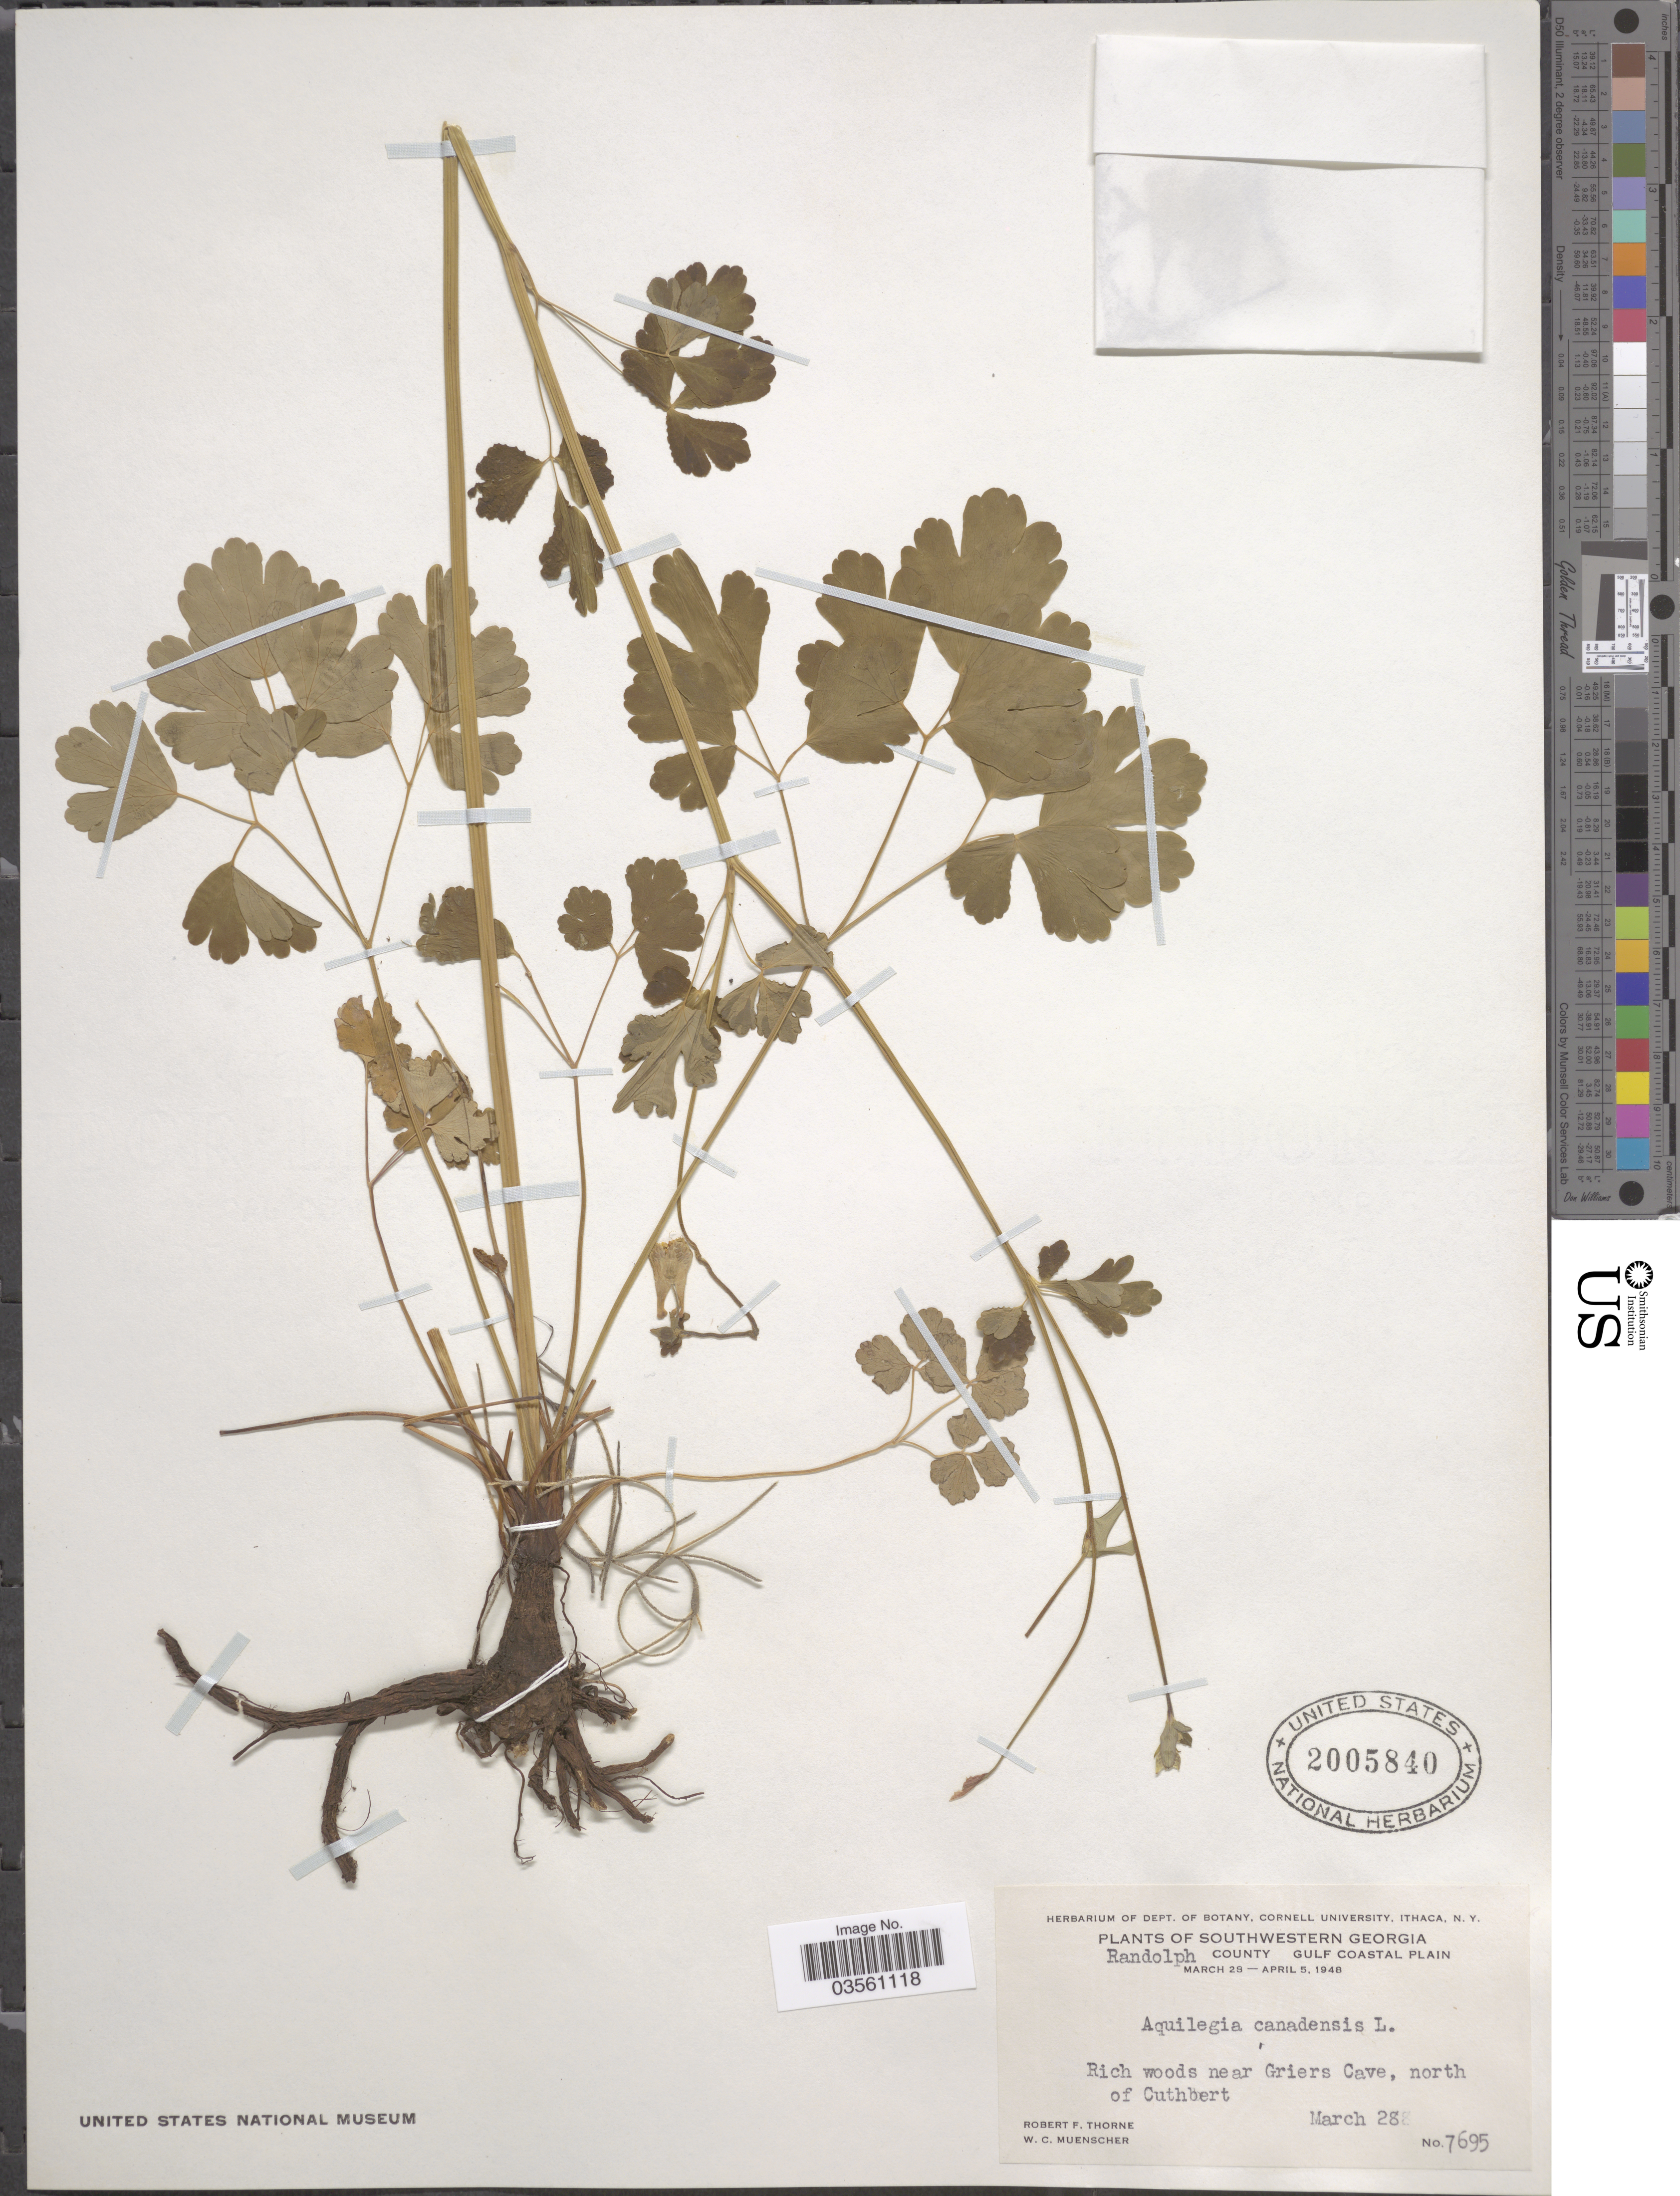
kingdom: Plantae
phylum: Tracheophyta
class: Magnoliopsida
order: Ranunculales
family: Ranunculaceae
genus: Aquilegia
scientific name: Aquilegia canadensis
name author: L.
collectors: R. F. Thorne & W. Muenscher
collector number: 7695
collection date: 1948-03-28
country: United States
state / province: Georgia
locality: Southwestern Georgia. Randolph County. Gulf Coastal Plain. Rich woods near Griers Cave, north of Cuthbert.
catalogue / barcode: US 2005840